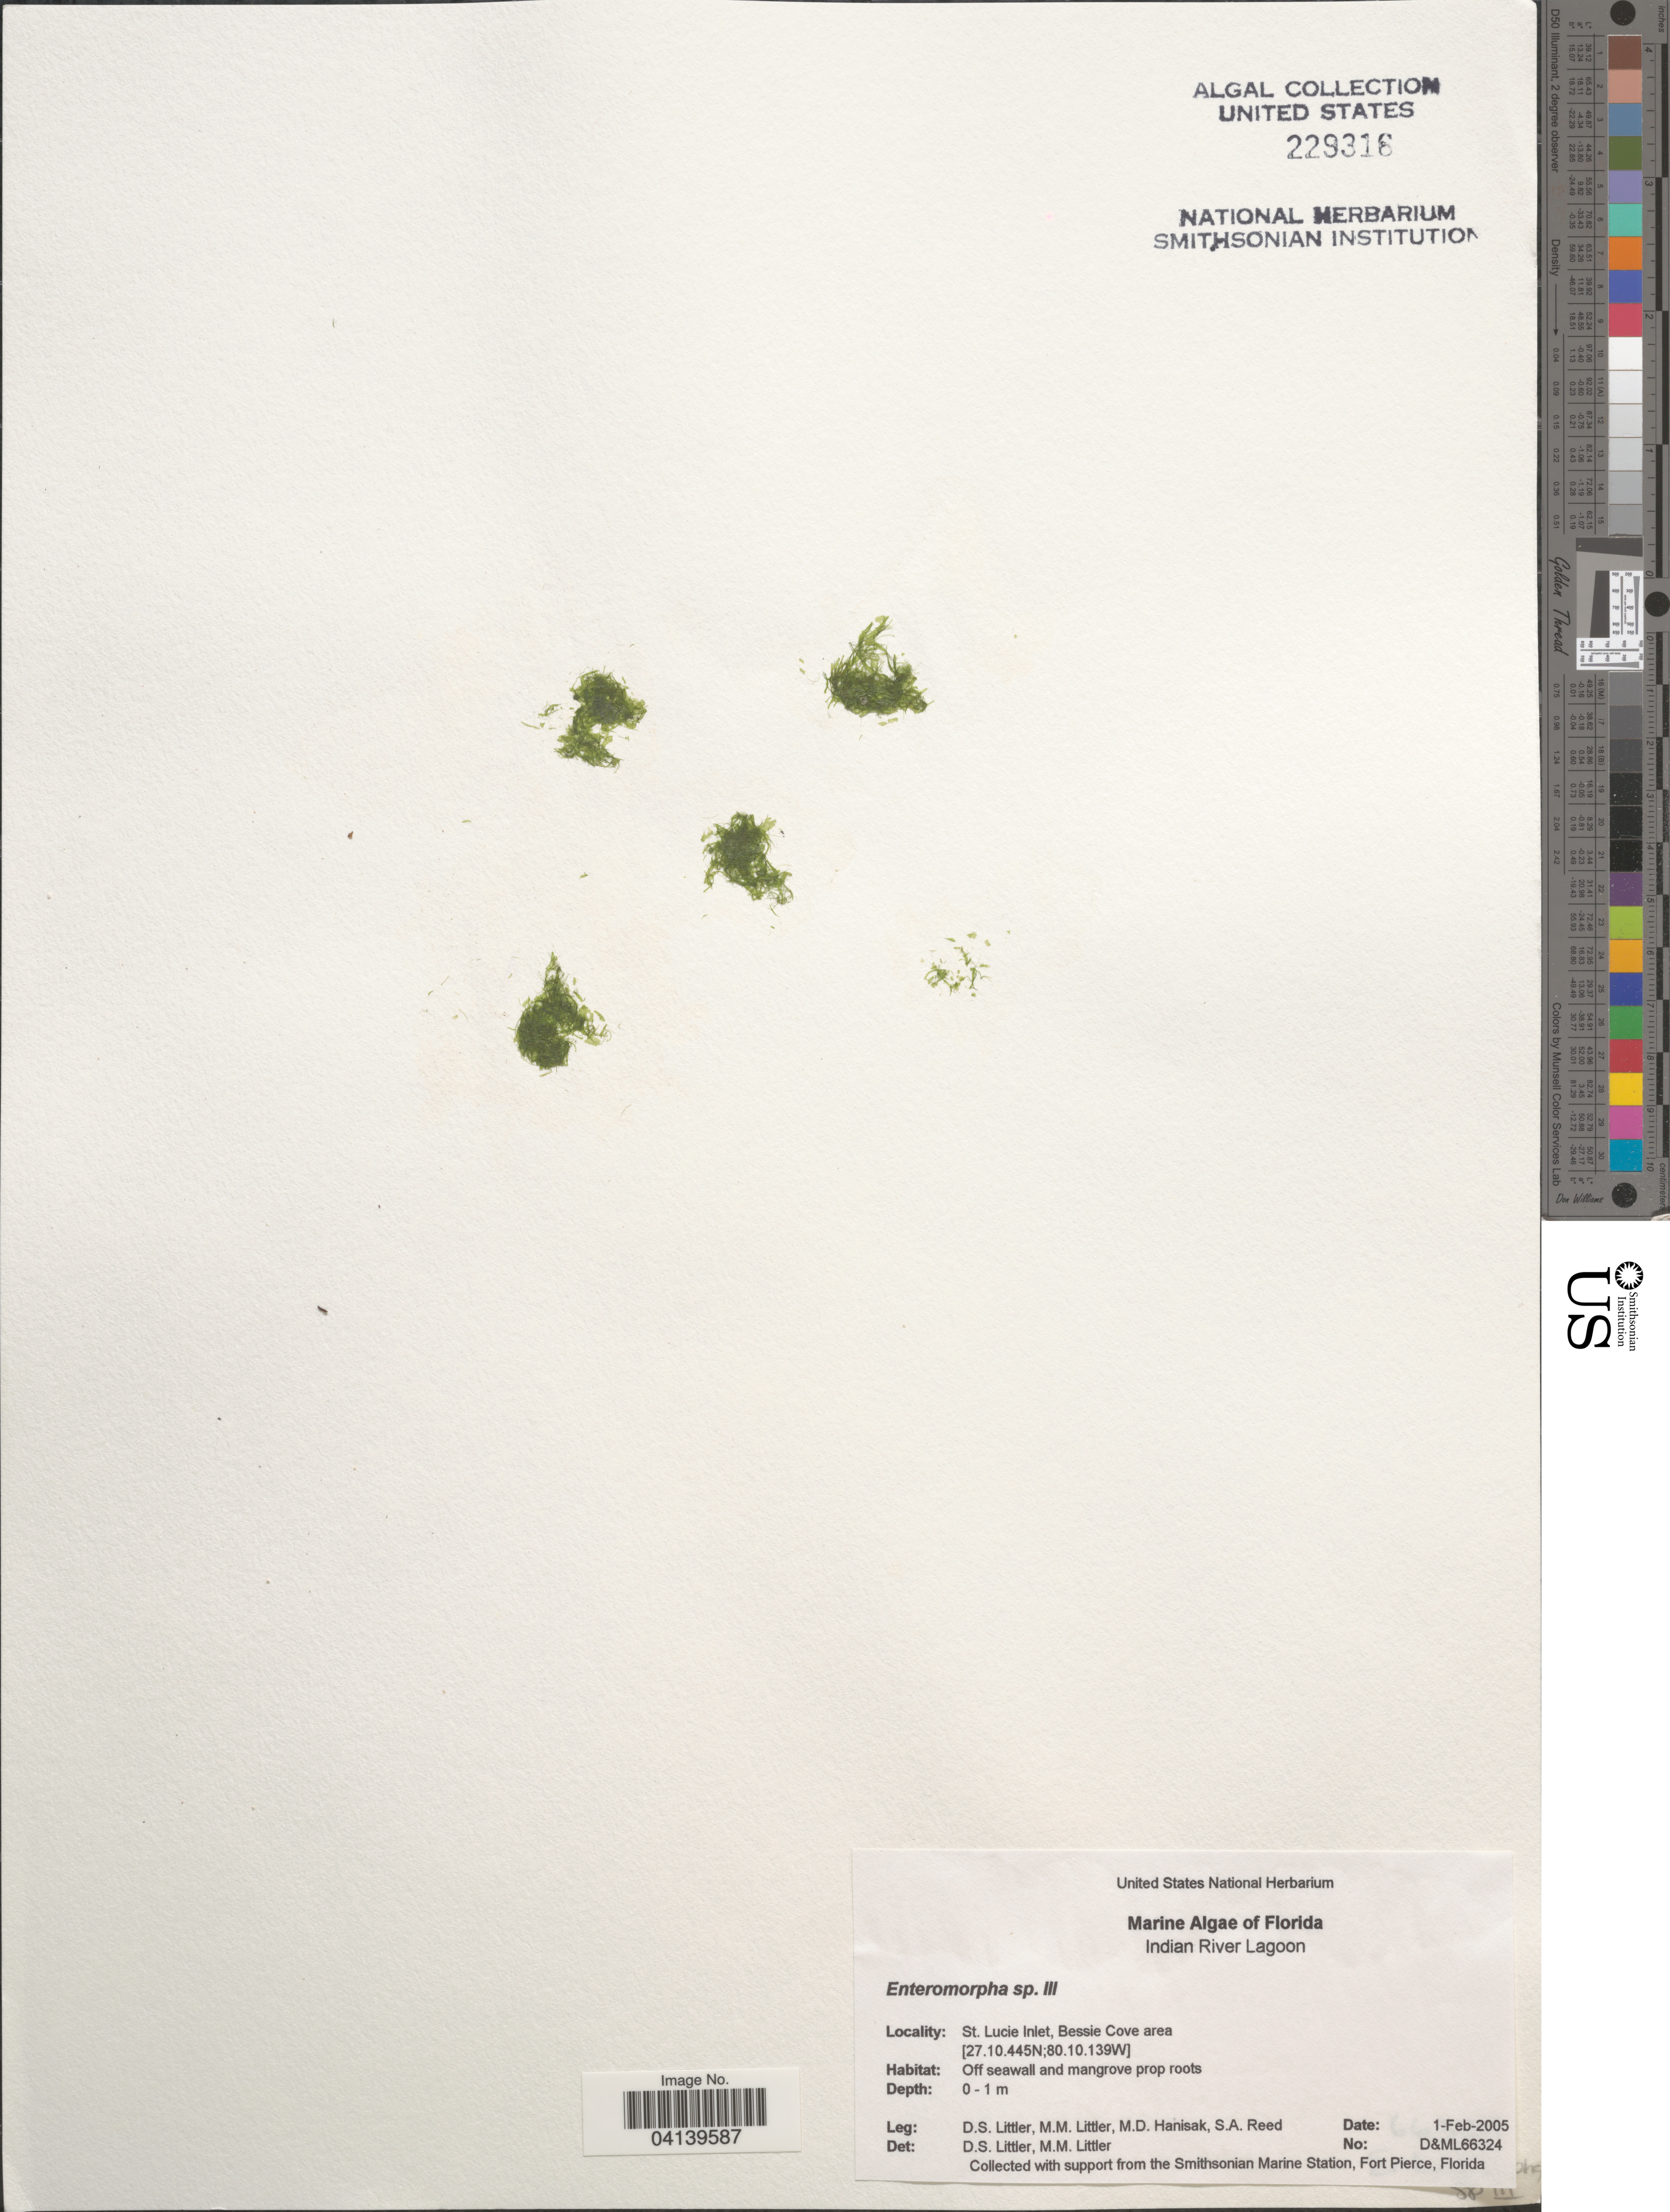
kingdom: Plantae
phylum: Chlorophyta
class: Ulvophyceae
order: Ulvales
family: Ulvaceae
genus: Ulva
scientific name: Ulva sp.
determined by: Algae name updating Project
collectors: D. S. Littler, M. Hanisak & S. Reed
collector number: D&ML66324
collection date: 2005-02-01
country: United States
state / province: Florida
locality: Indian River Lagoon. St. Lucie Inlet, Bessie Cove area.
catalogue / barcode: US 229316